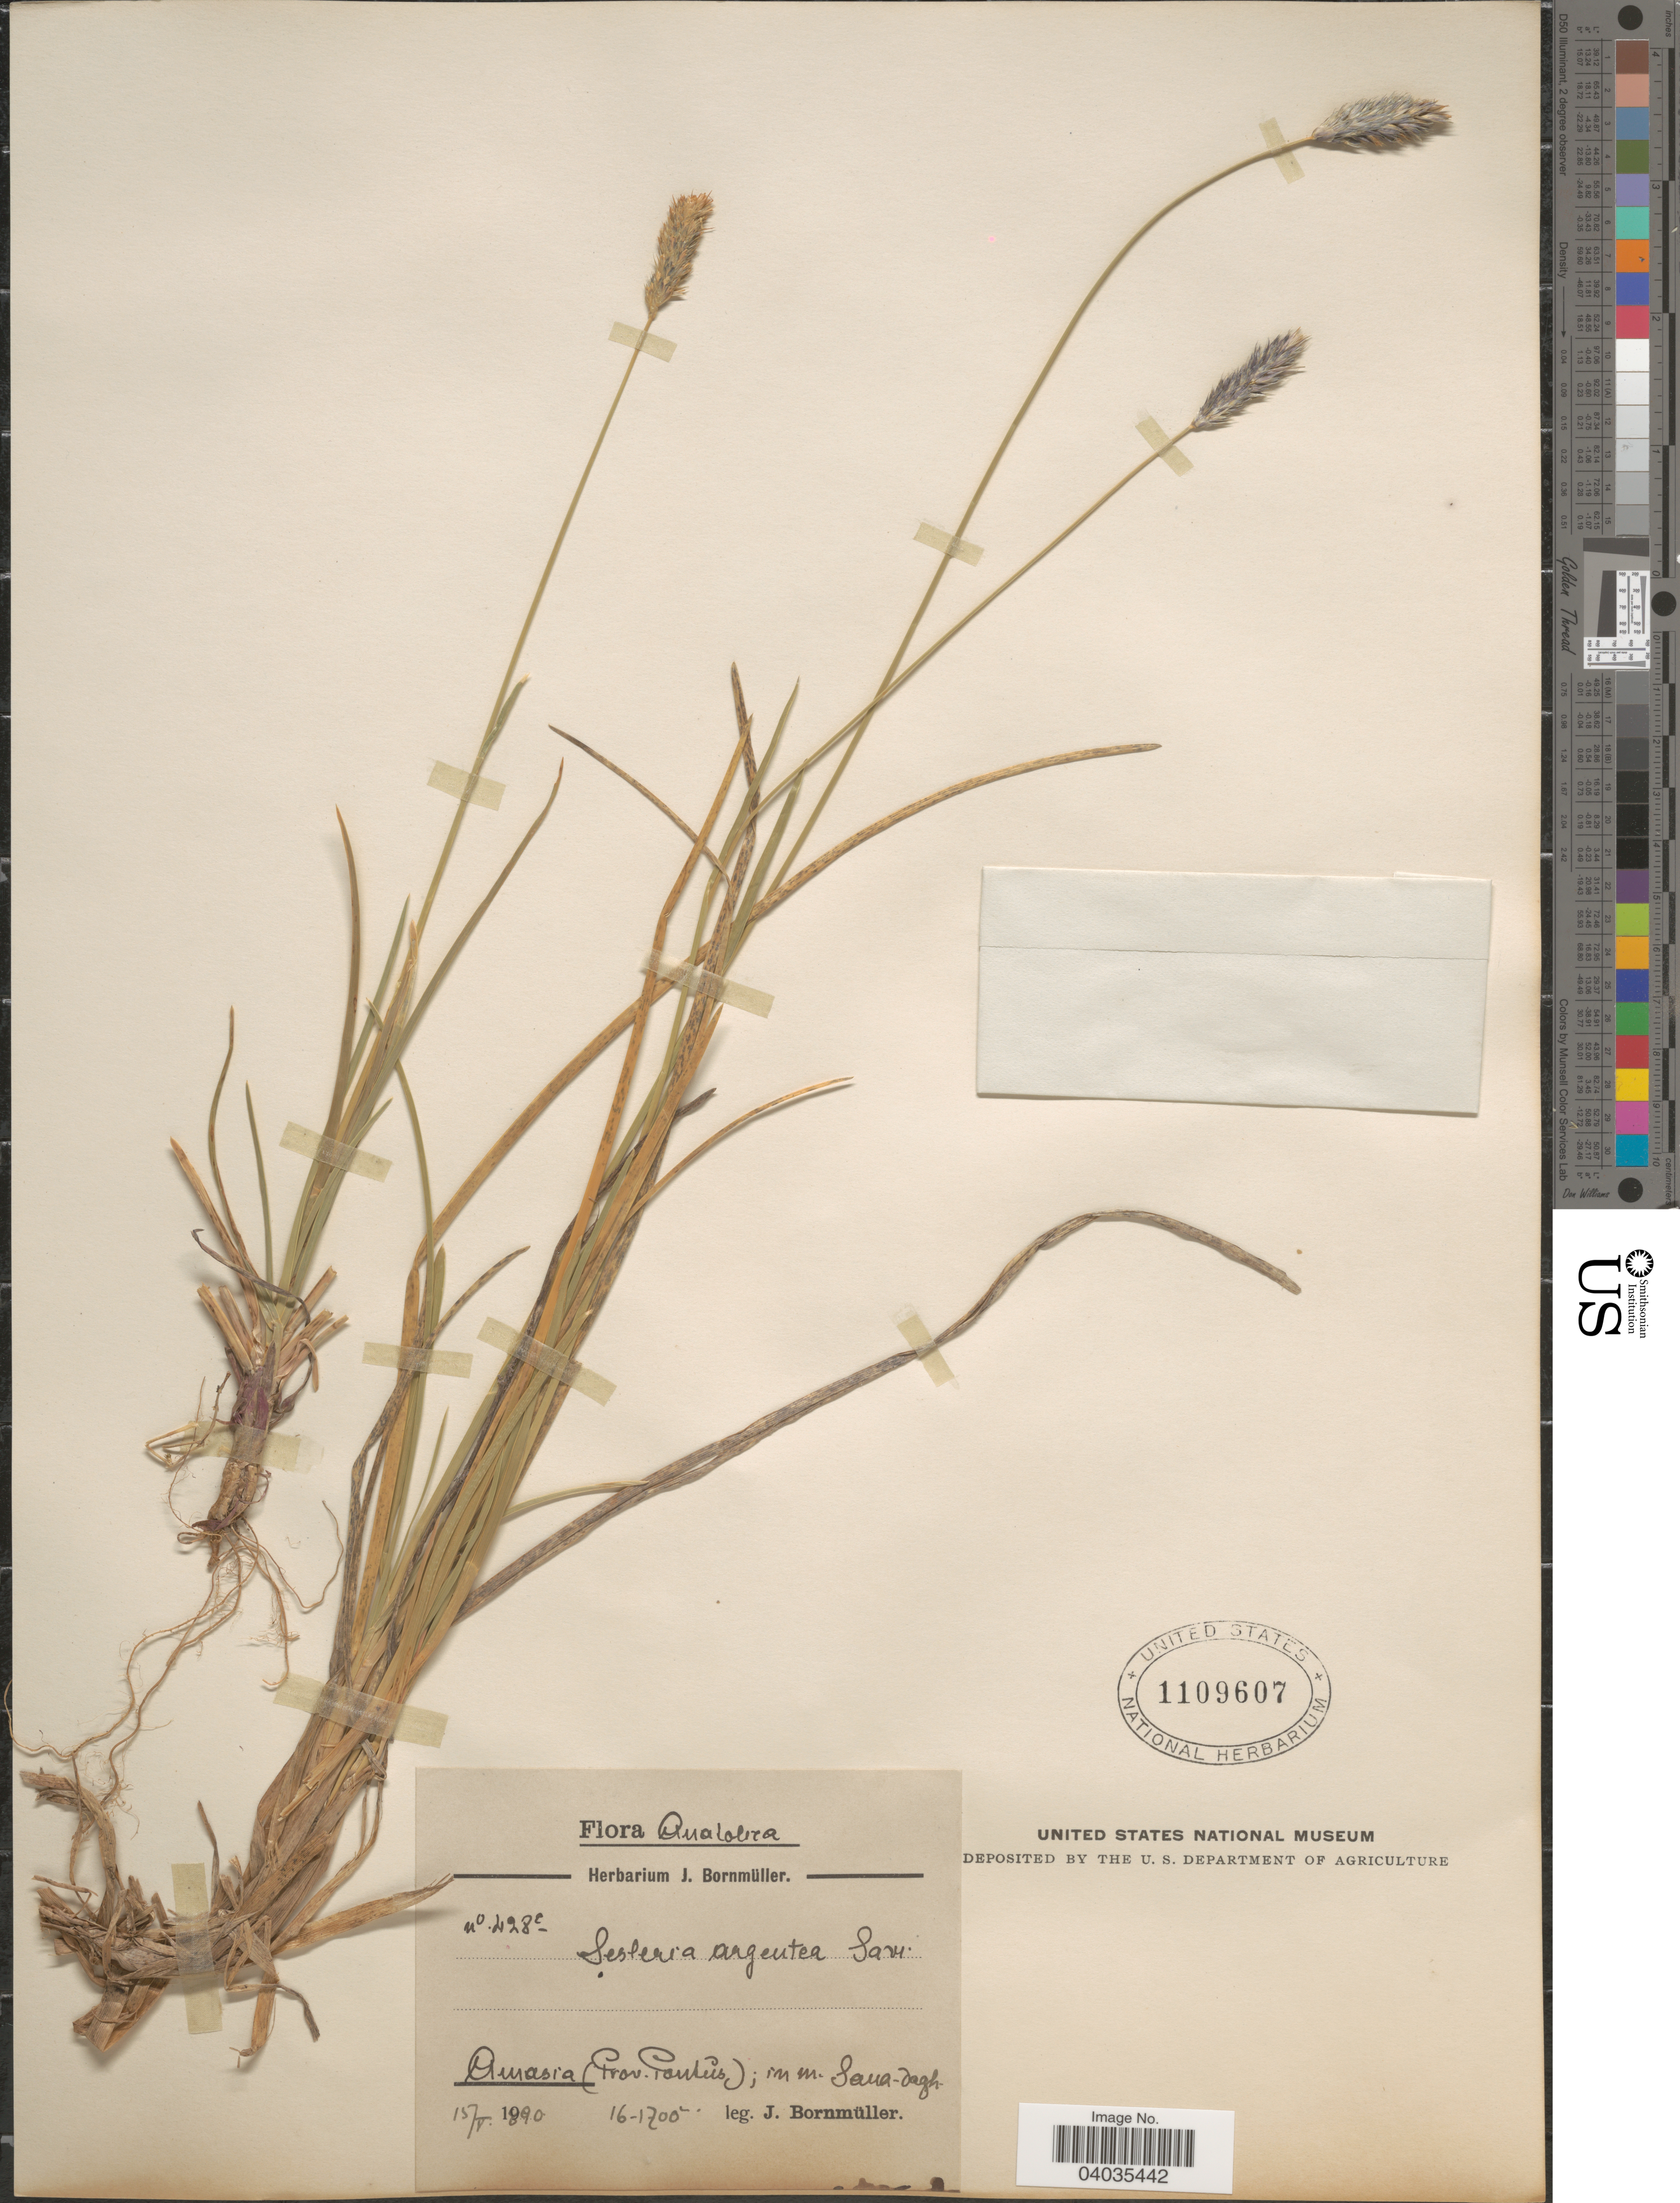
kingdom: Plantae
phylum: Tracheophyta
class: Liliopsida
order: Poales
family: Poaceae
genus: Sesleria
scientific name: Sesleria argentea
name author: (Savi) Savi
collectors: J. Bornmüller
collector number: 428c*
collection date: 1890-05-15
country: Turkey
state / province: Amasya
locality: Anatolica. Amasia (Prov. Pontus); in m. Sana-dagh.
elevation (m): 1600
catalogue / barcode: US 1109607